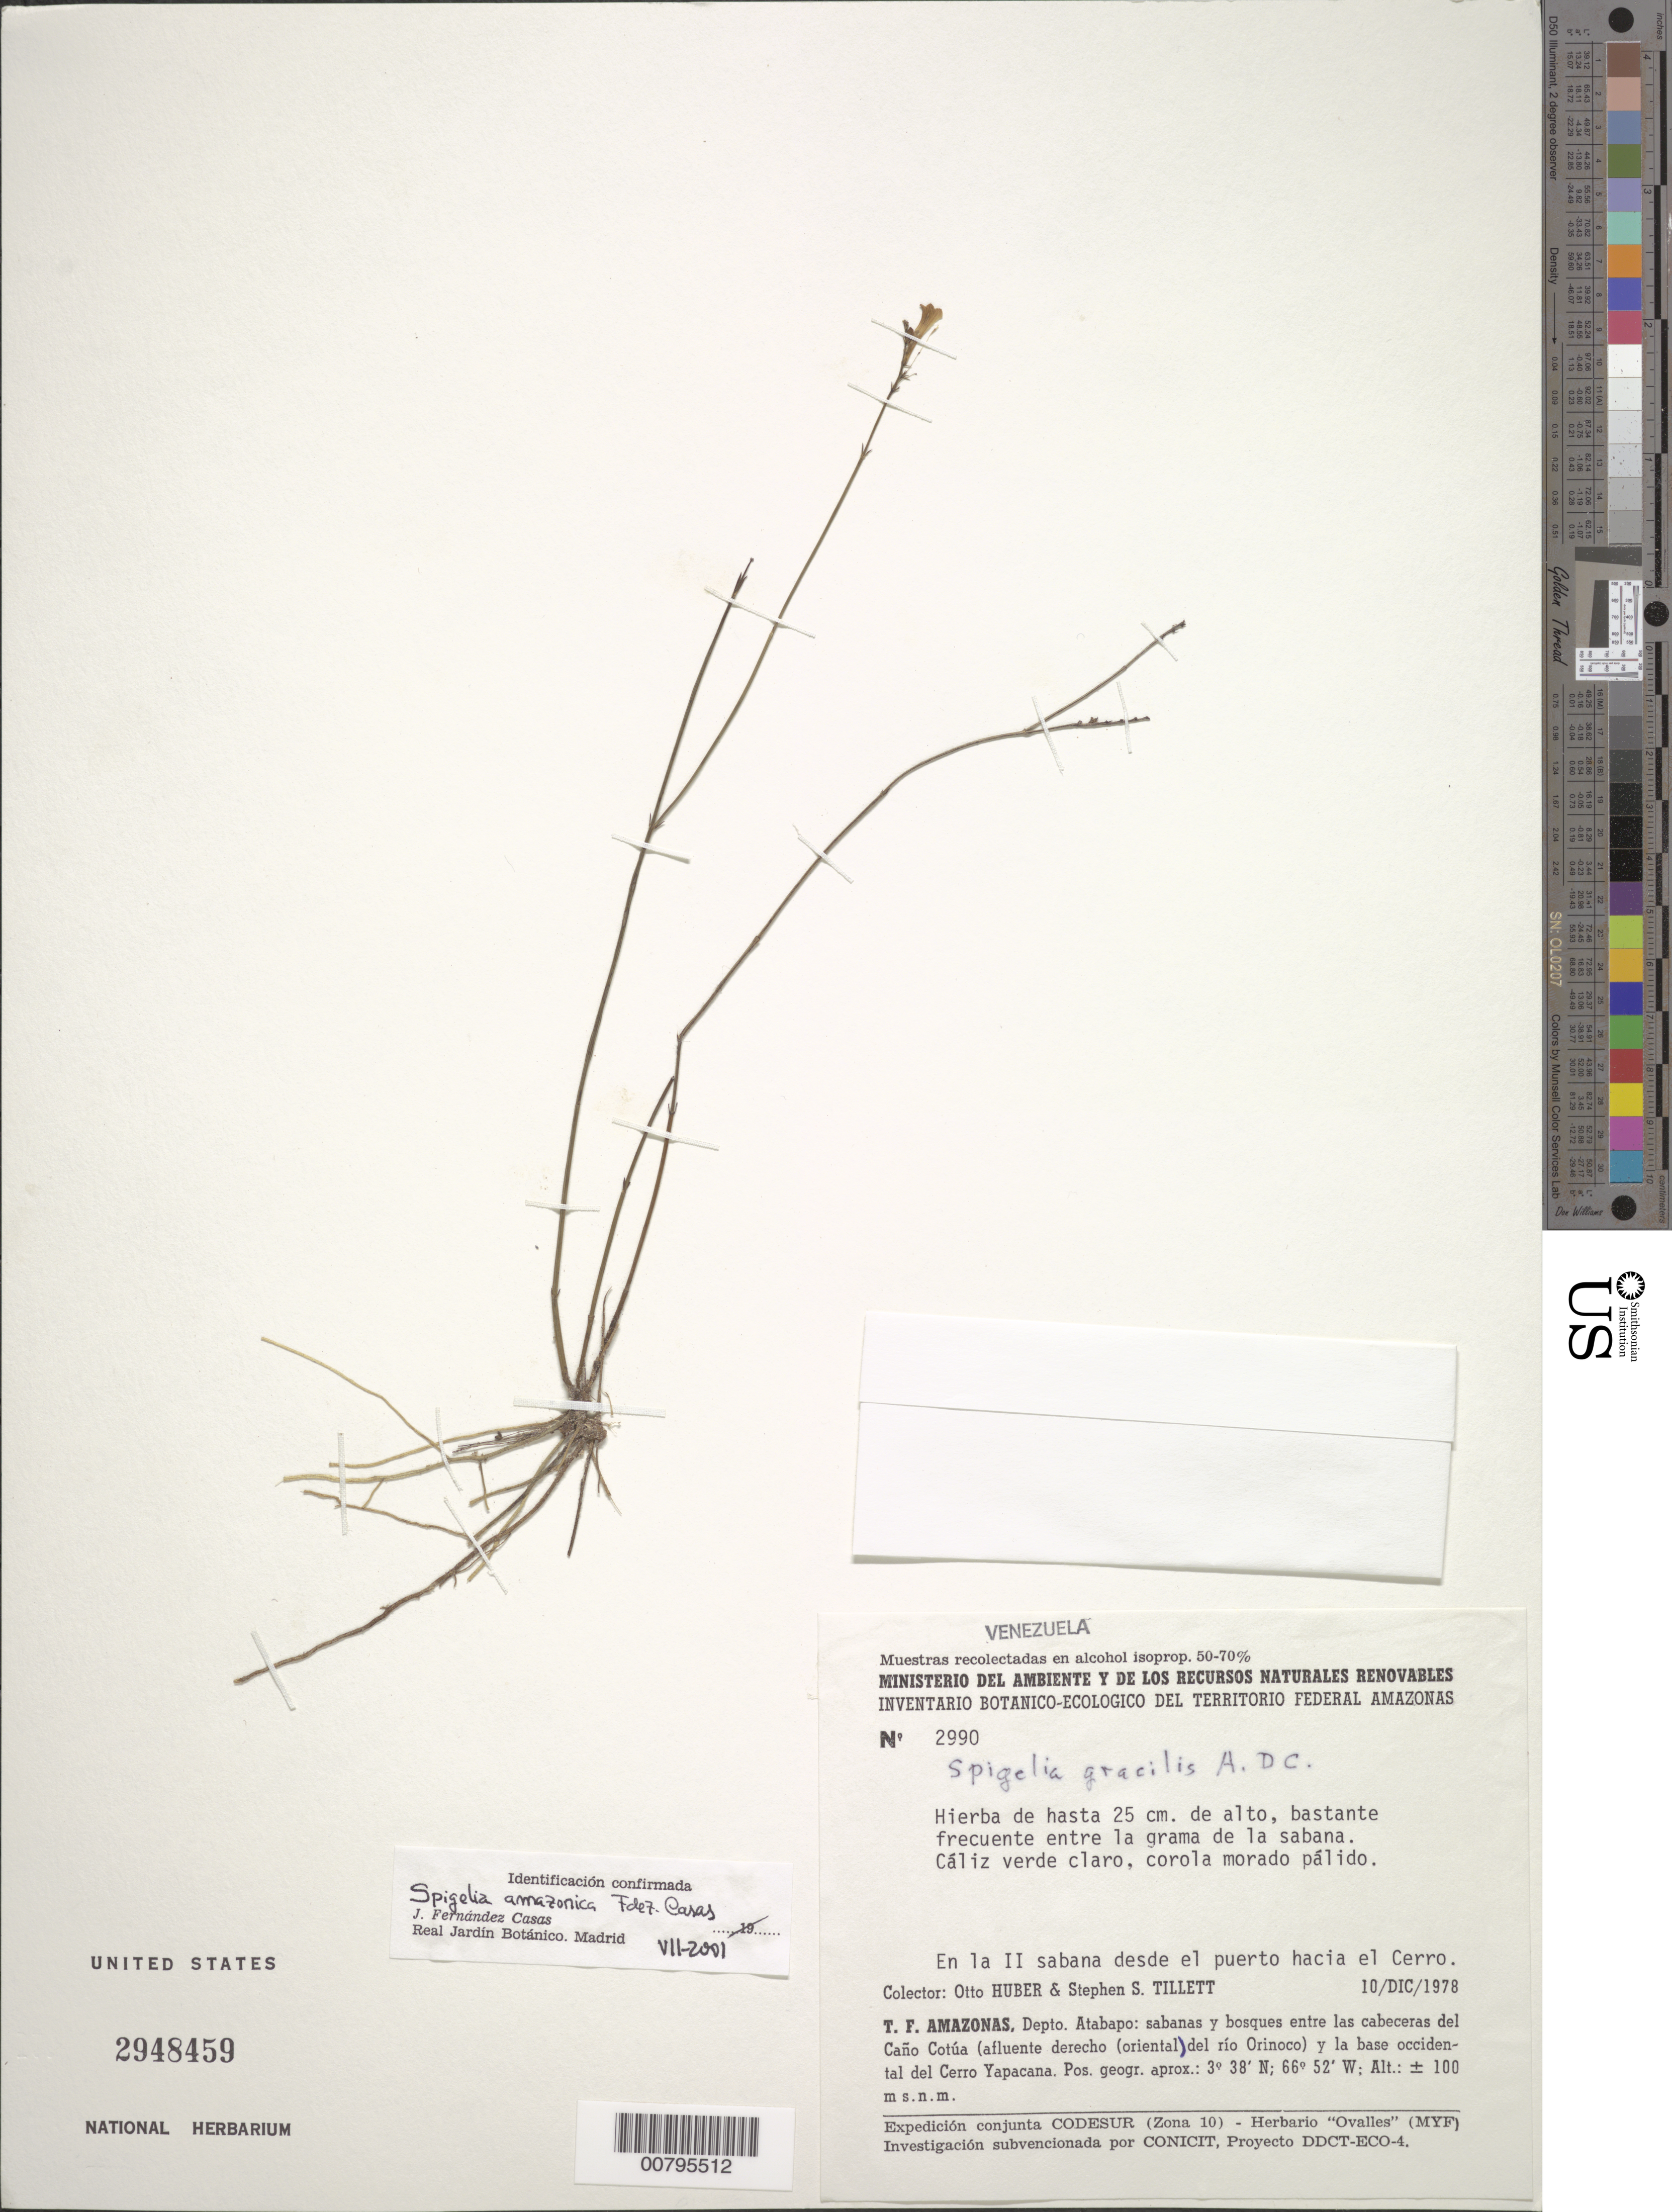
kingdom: Plantae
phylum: Tracheophyta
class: Magnoliopsida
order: Gentianales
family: Loganiaceae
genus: Spigelia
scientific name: Spigelia gracilis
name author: A. DC.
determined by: Fernández Casas, F. J.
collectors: O. Huber & S. S. Tillett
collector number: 2990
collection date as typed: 10-Dec-78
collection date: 1978-12-10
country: Venezuela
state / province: Amazonas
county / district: Atabapo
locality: Caño Cotua cabeceras (afluente derecho oriental del Río Orinoco) a la base O del Cerro Yapacána.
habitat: Sabana desde el puerto hacia el Cerro; entre la grama de la sabana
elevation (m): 100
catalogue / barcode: US 2948459